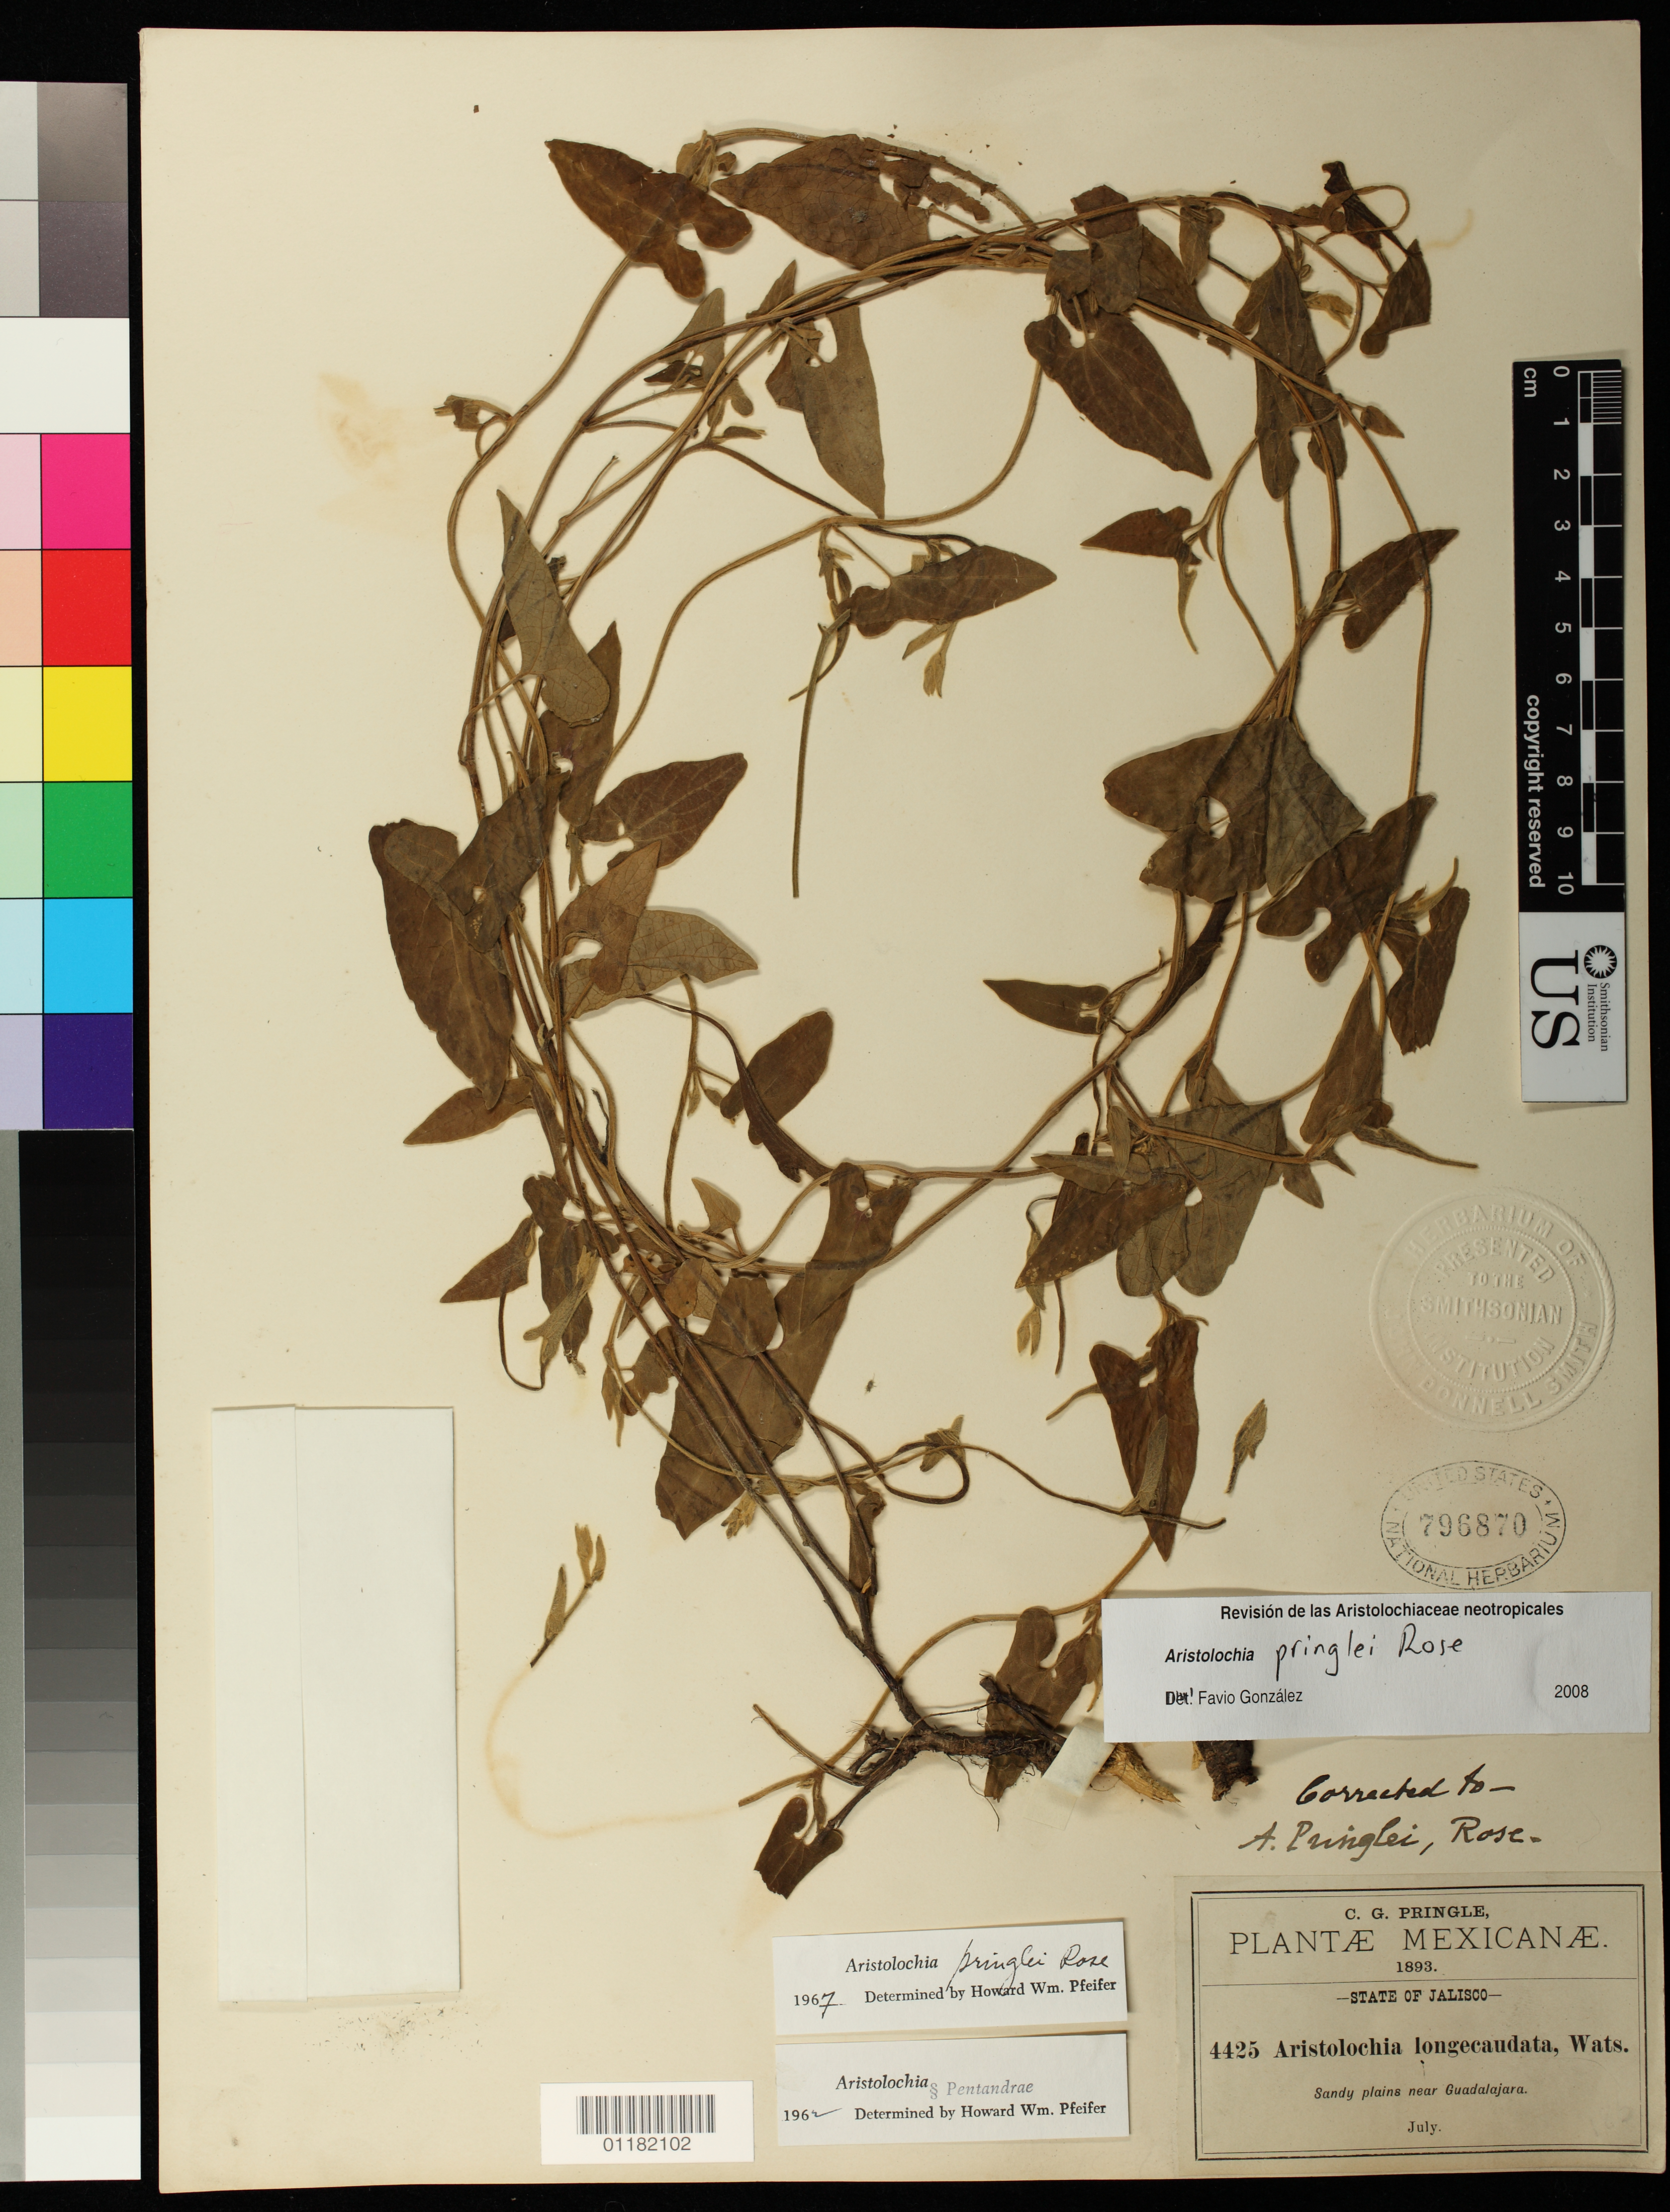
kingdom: Plantae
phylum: Tracheophyta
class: Magnoliopsida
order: Piperales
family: Aristolochiaceae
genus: Aristolochia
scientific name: Aristolochia pringlei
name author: Rose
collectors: C. G. Pringle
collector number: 4425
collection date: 1893-07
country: Mexico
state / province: Jalisco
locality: Sandy plains near Guadalajara Jalisco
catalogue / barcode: US 796870